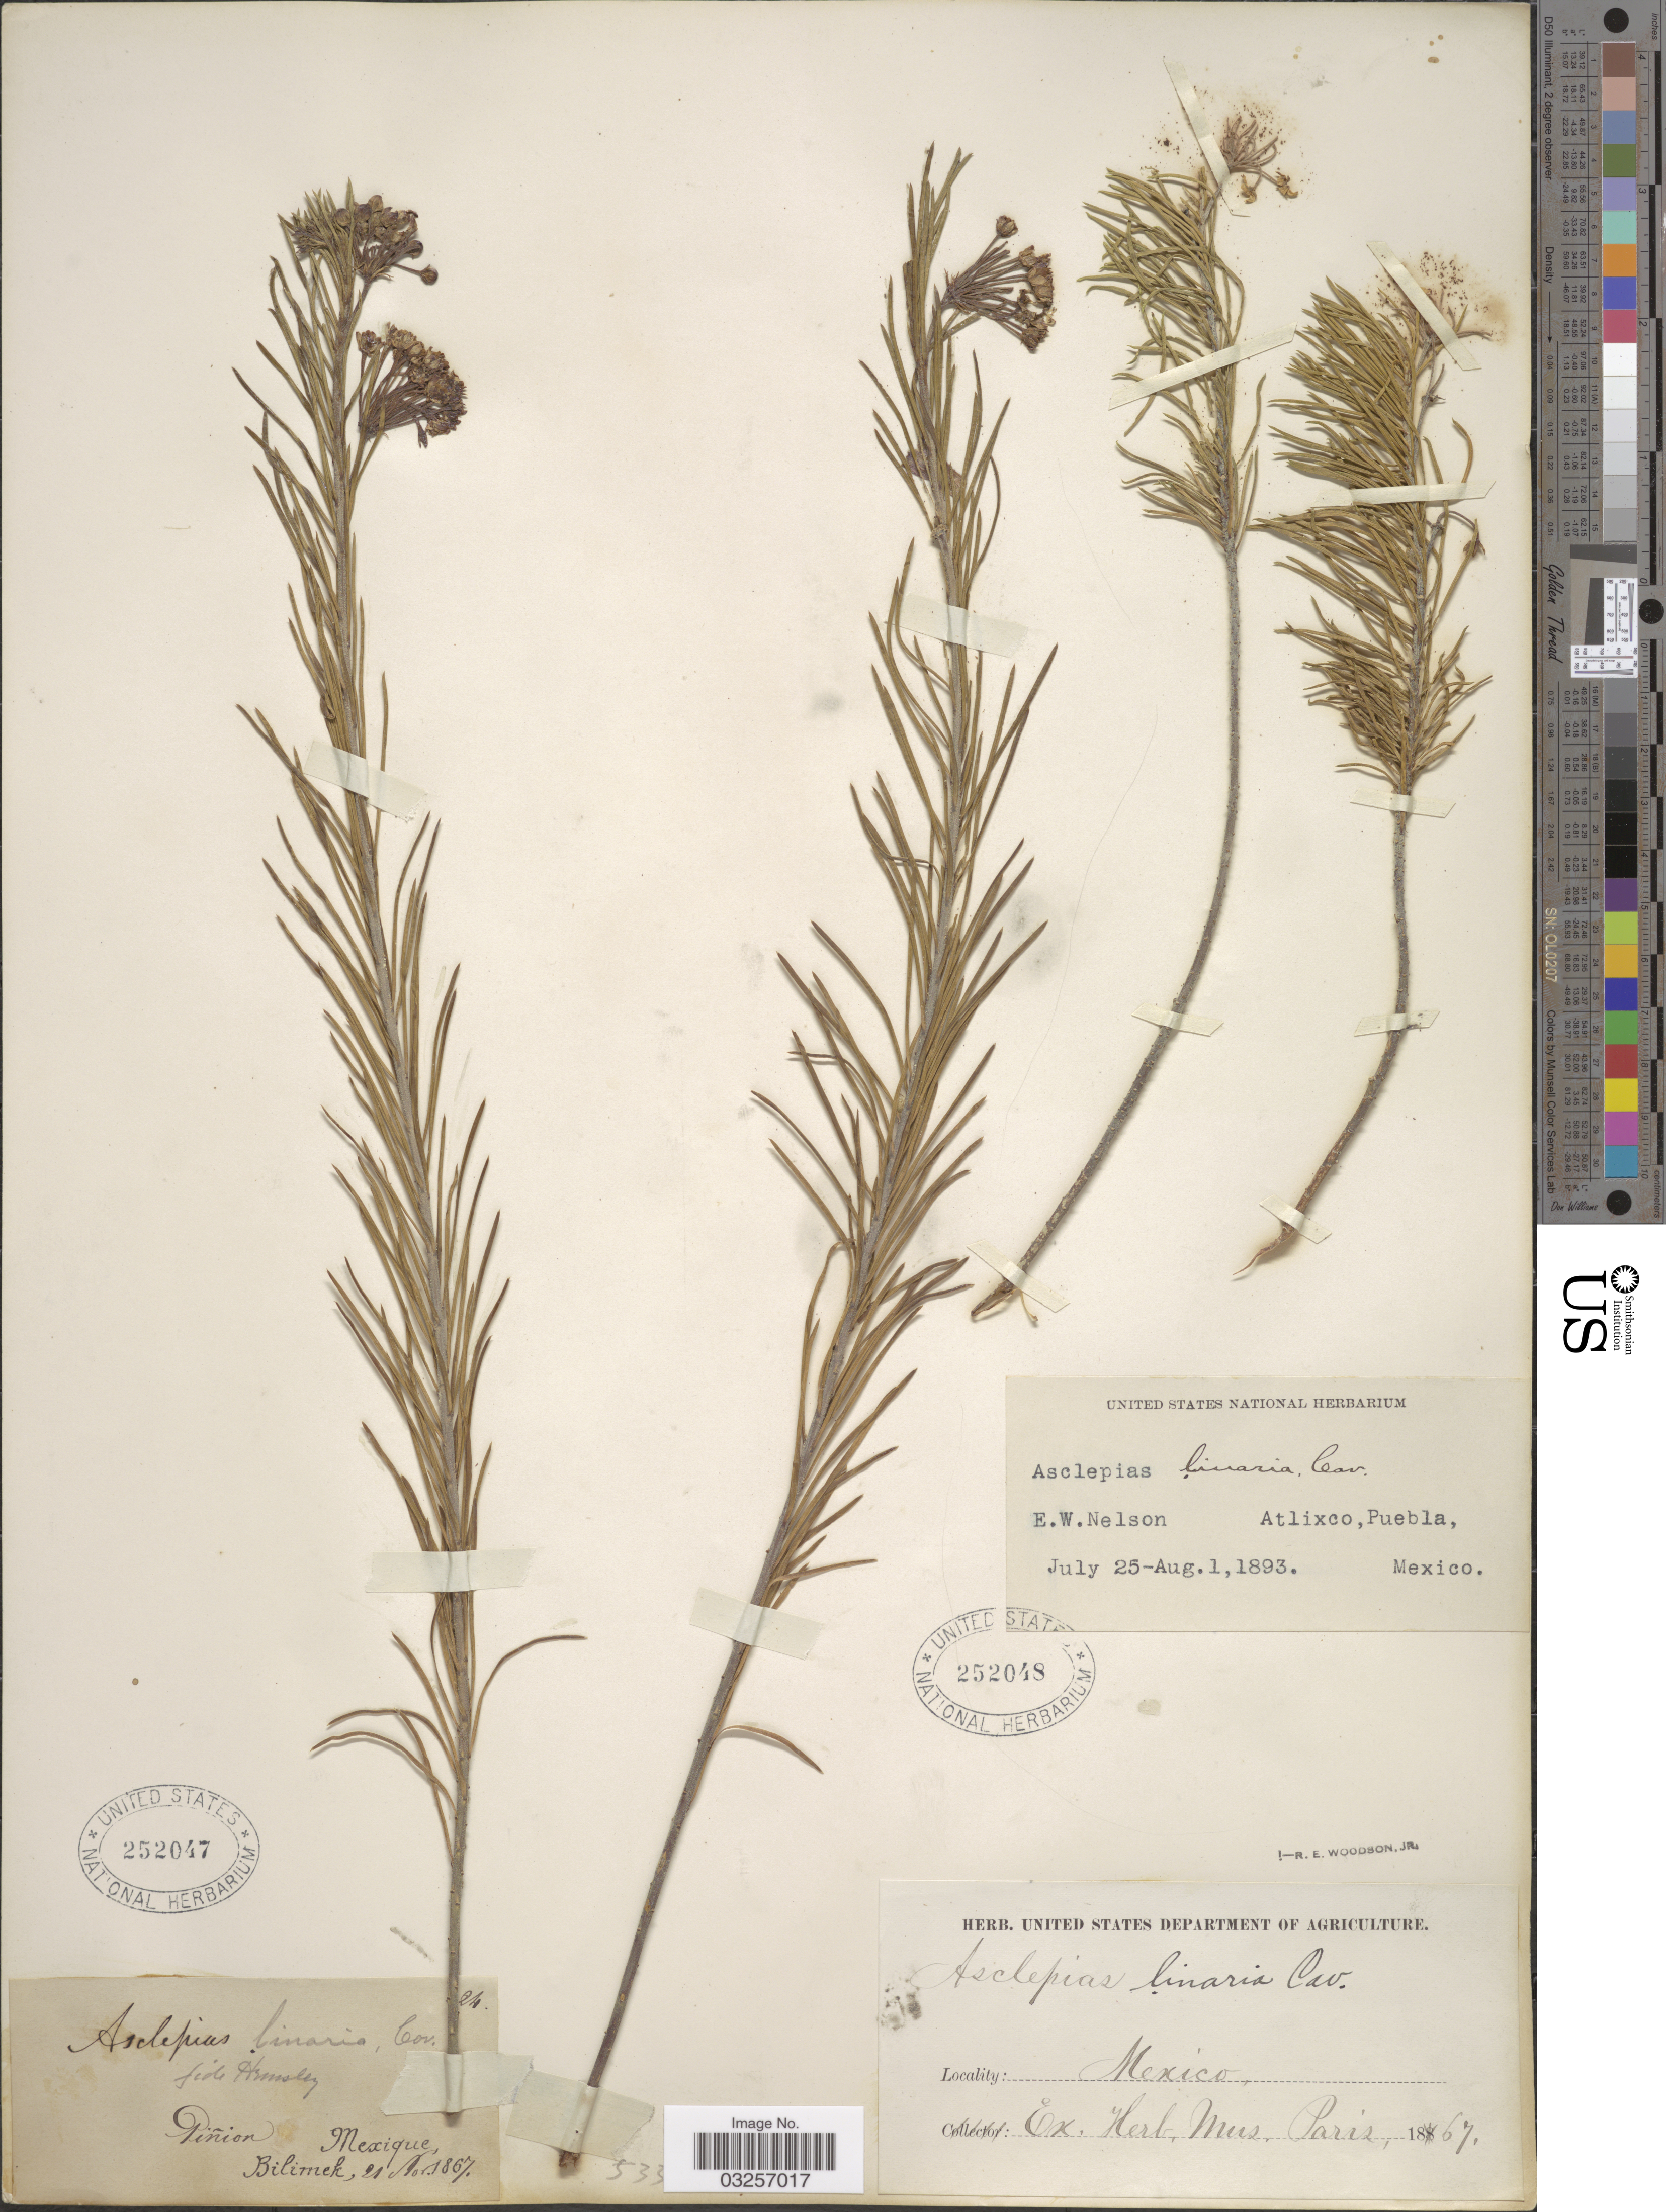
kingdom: Plantae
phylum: Tracheophyta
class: Magnoliopsida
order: Gentianales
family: Apocynaceae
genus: Asclepias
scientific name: Asclepias linaria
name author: Cav.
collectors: -. Bilimek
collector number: !24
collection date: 1867-11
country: Mexico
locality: Piñion.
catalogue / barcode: US 252047